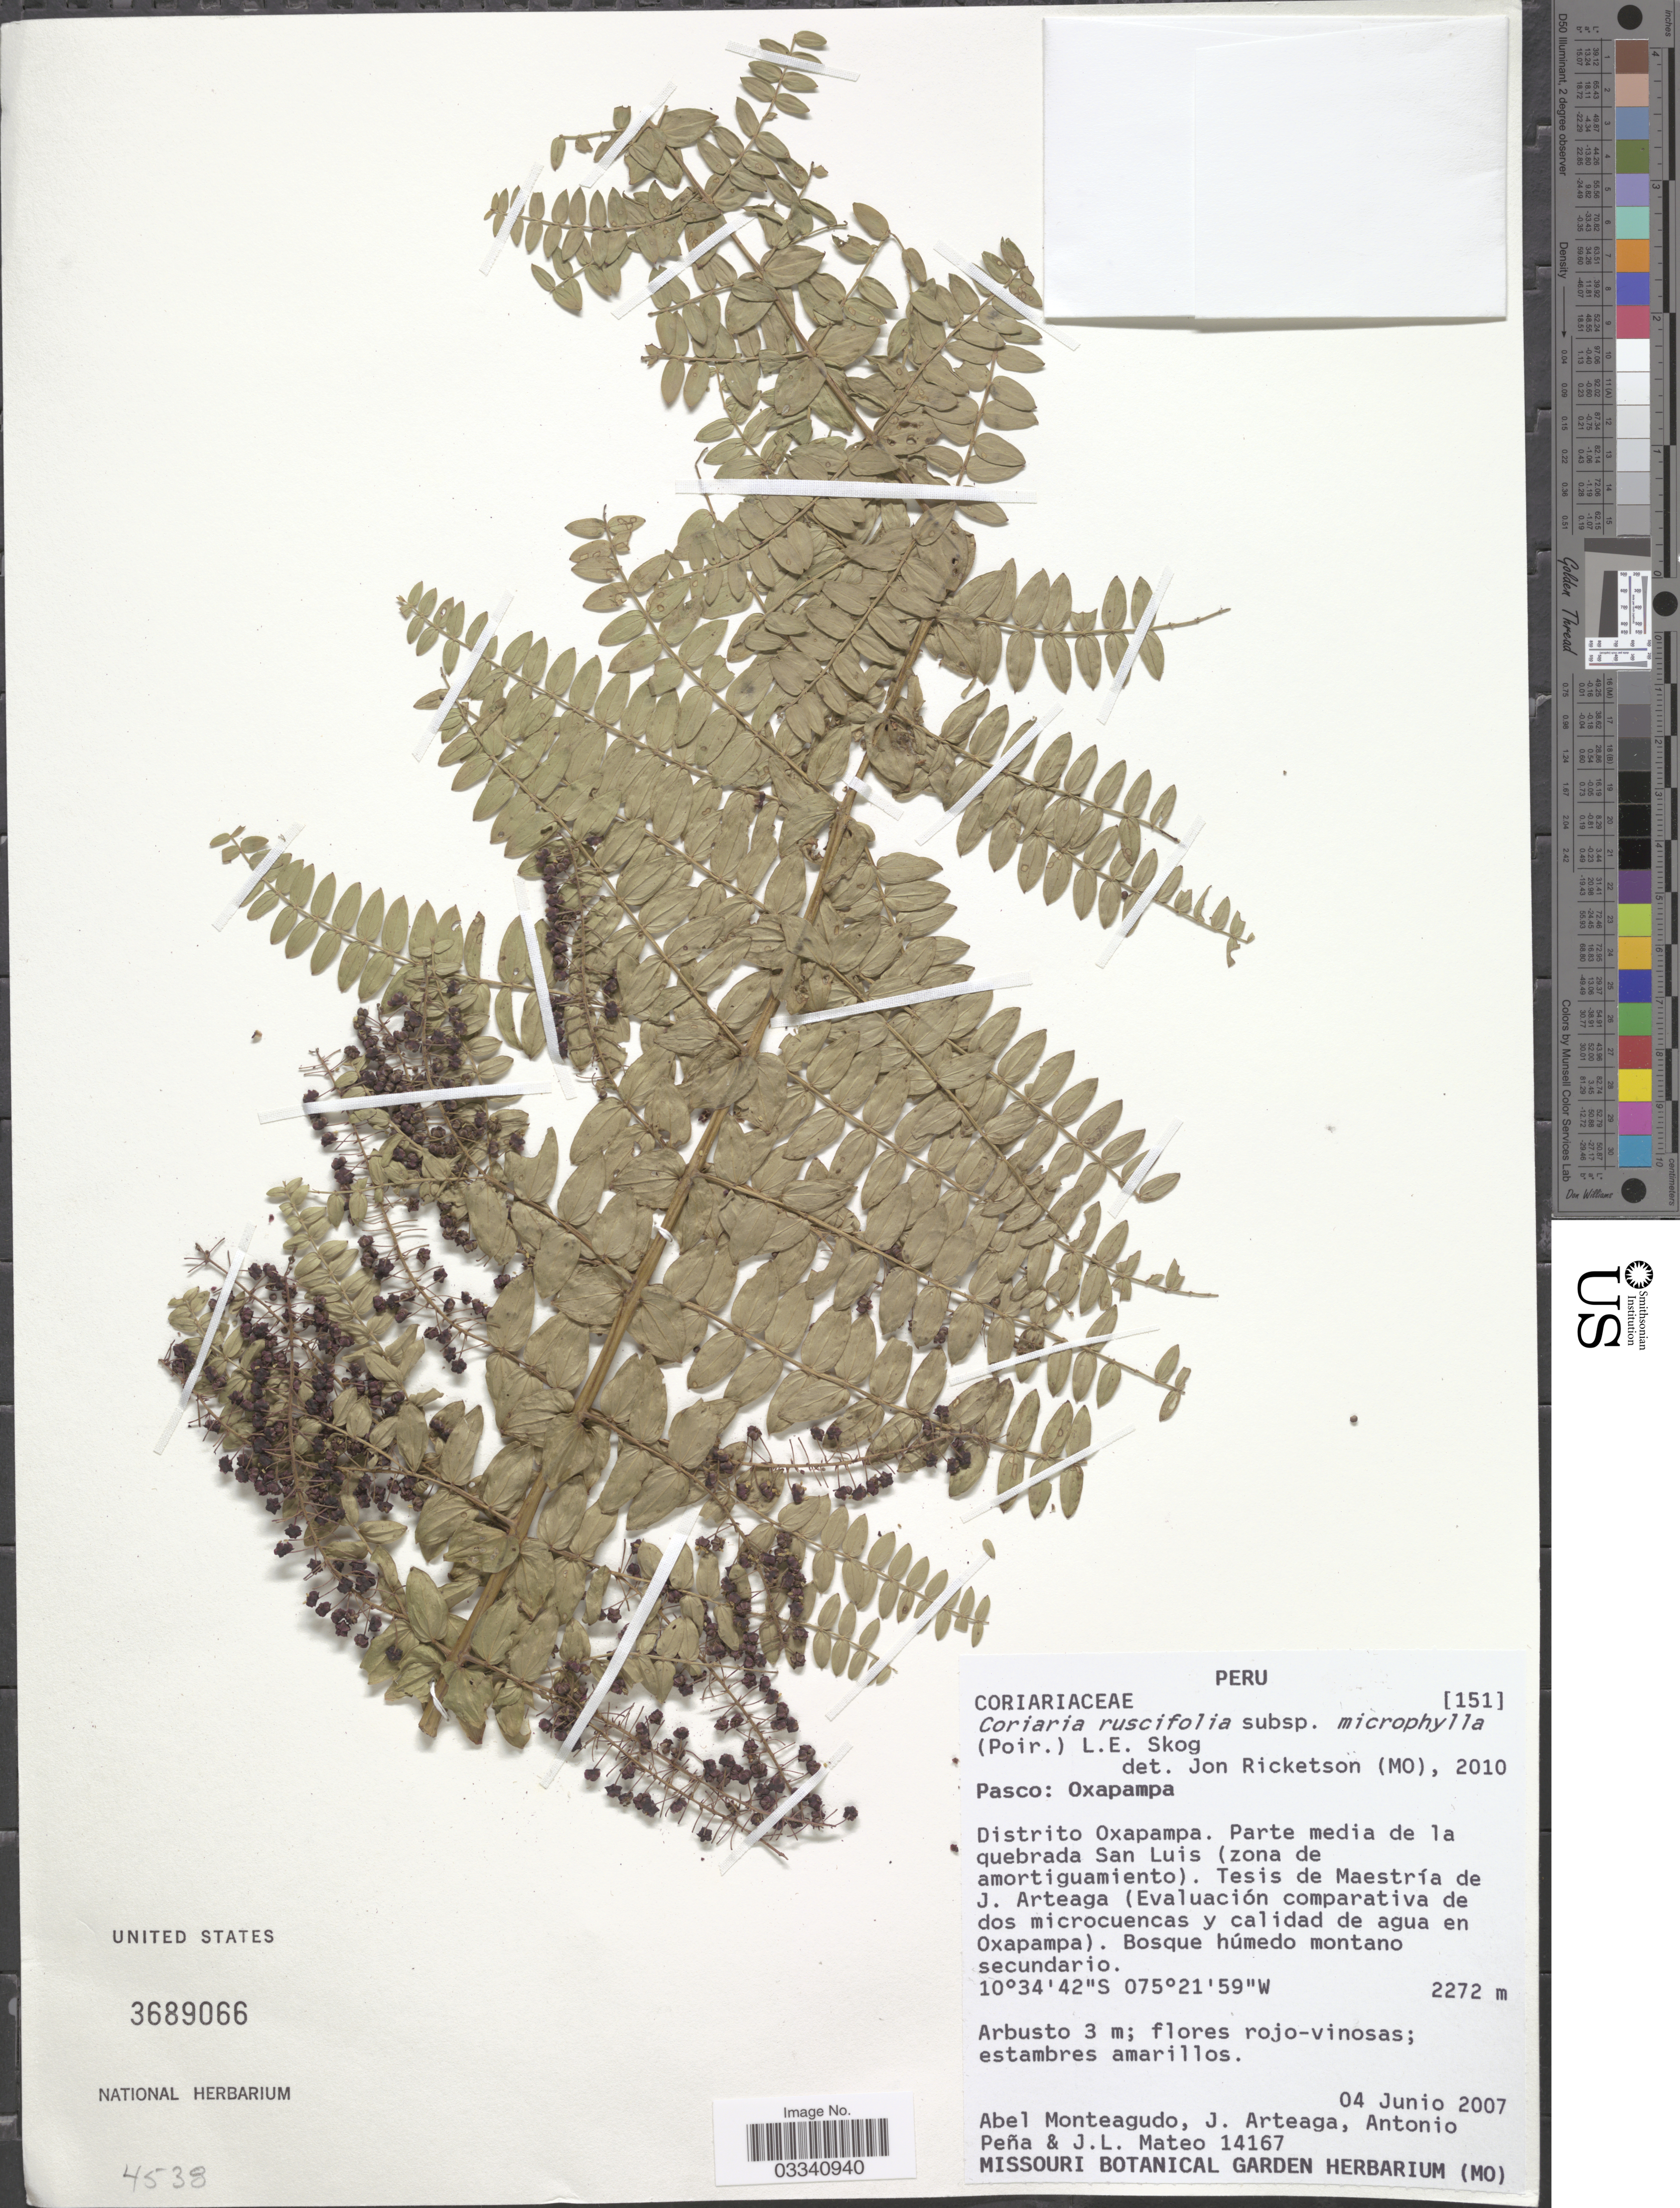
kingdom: Plantae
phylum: Tracheophyta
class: Magnoliopsida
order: Cucurbitales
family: Coriariaceae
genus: Coriaria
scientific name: Coriaria ruscifolia subsp. microphylla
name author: (Poir.) L.E. Skog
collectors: A. Monteagudo, J. Arteaga, A. Peña & J. Mateo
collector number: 14167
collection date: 2007-06-04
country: Peru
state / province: Pasco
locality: Oxapampa, Distrito Oxapampa. Parte media de la quebrada San Luis (zona de amortiguamiento). Tesis de Maestría de J. Arteaga (Evaluación comparativa de dos microcuencas y calidad de agua en Oxapampa).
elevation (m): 2272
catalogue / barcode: US 3689066